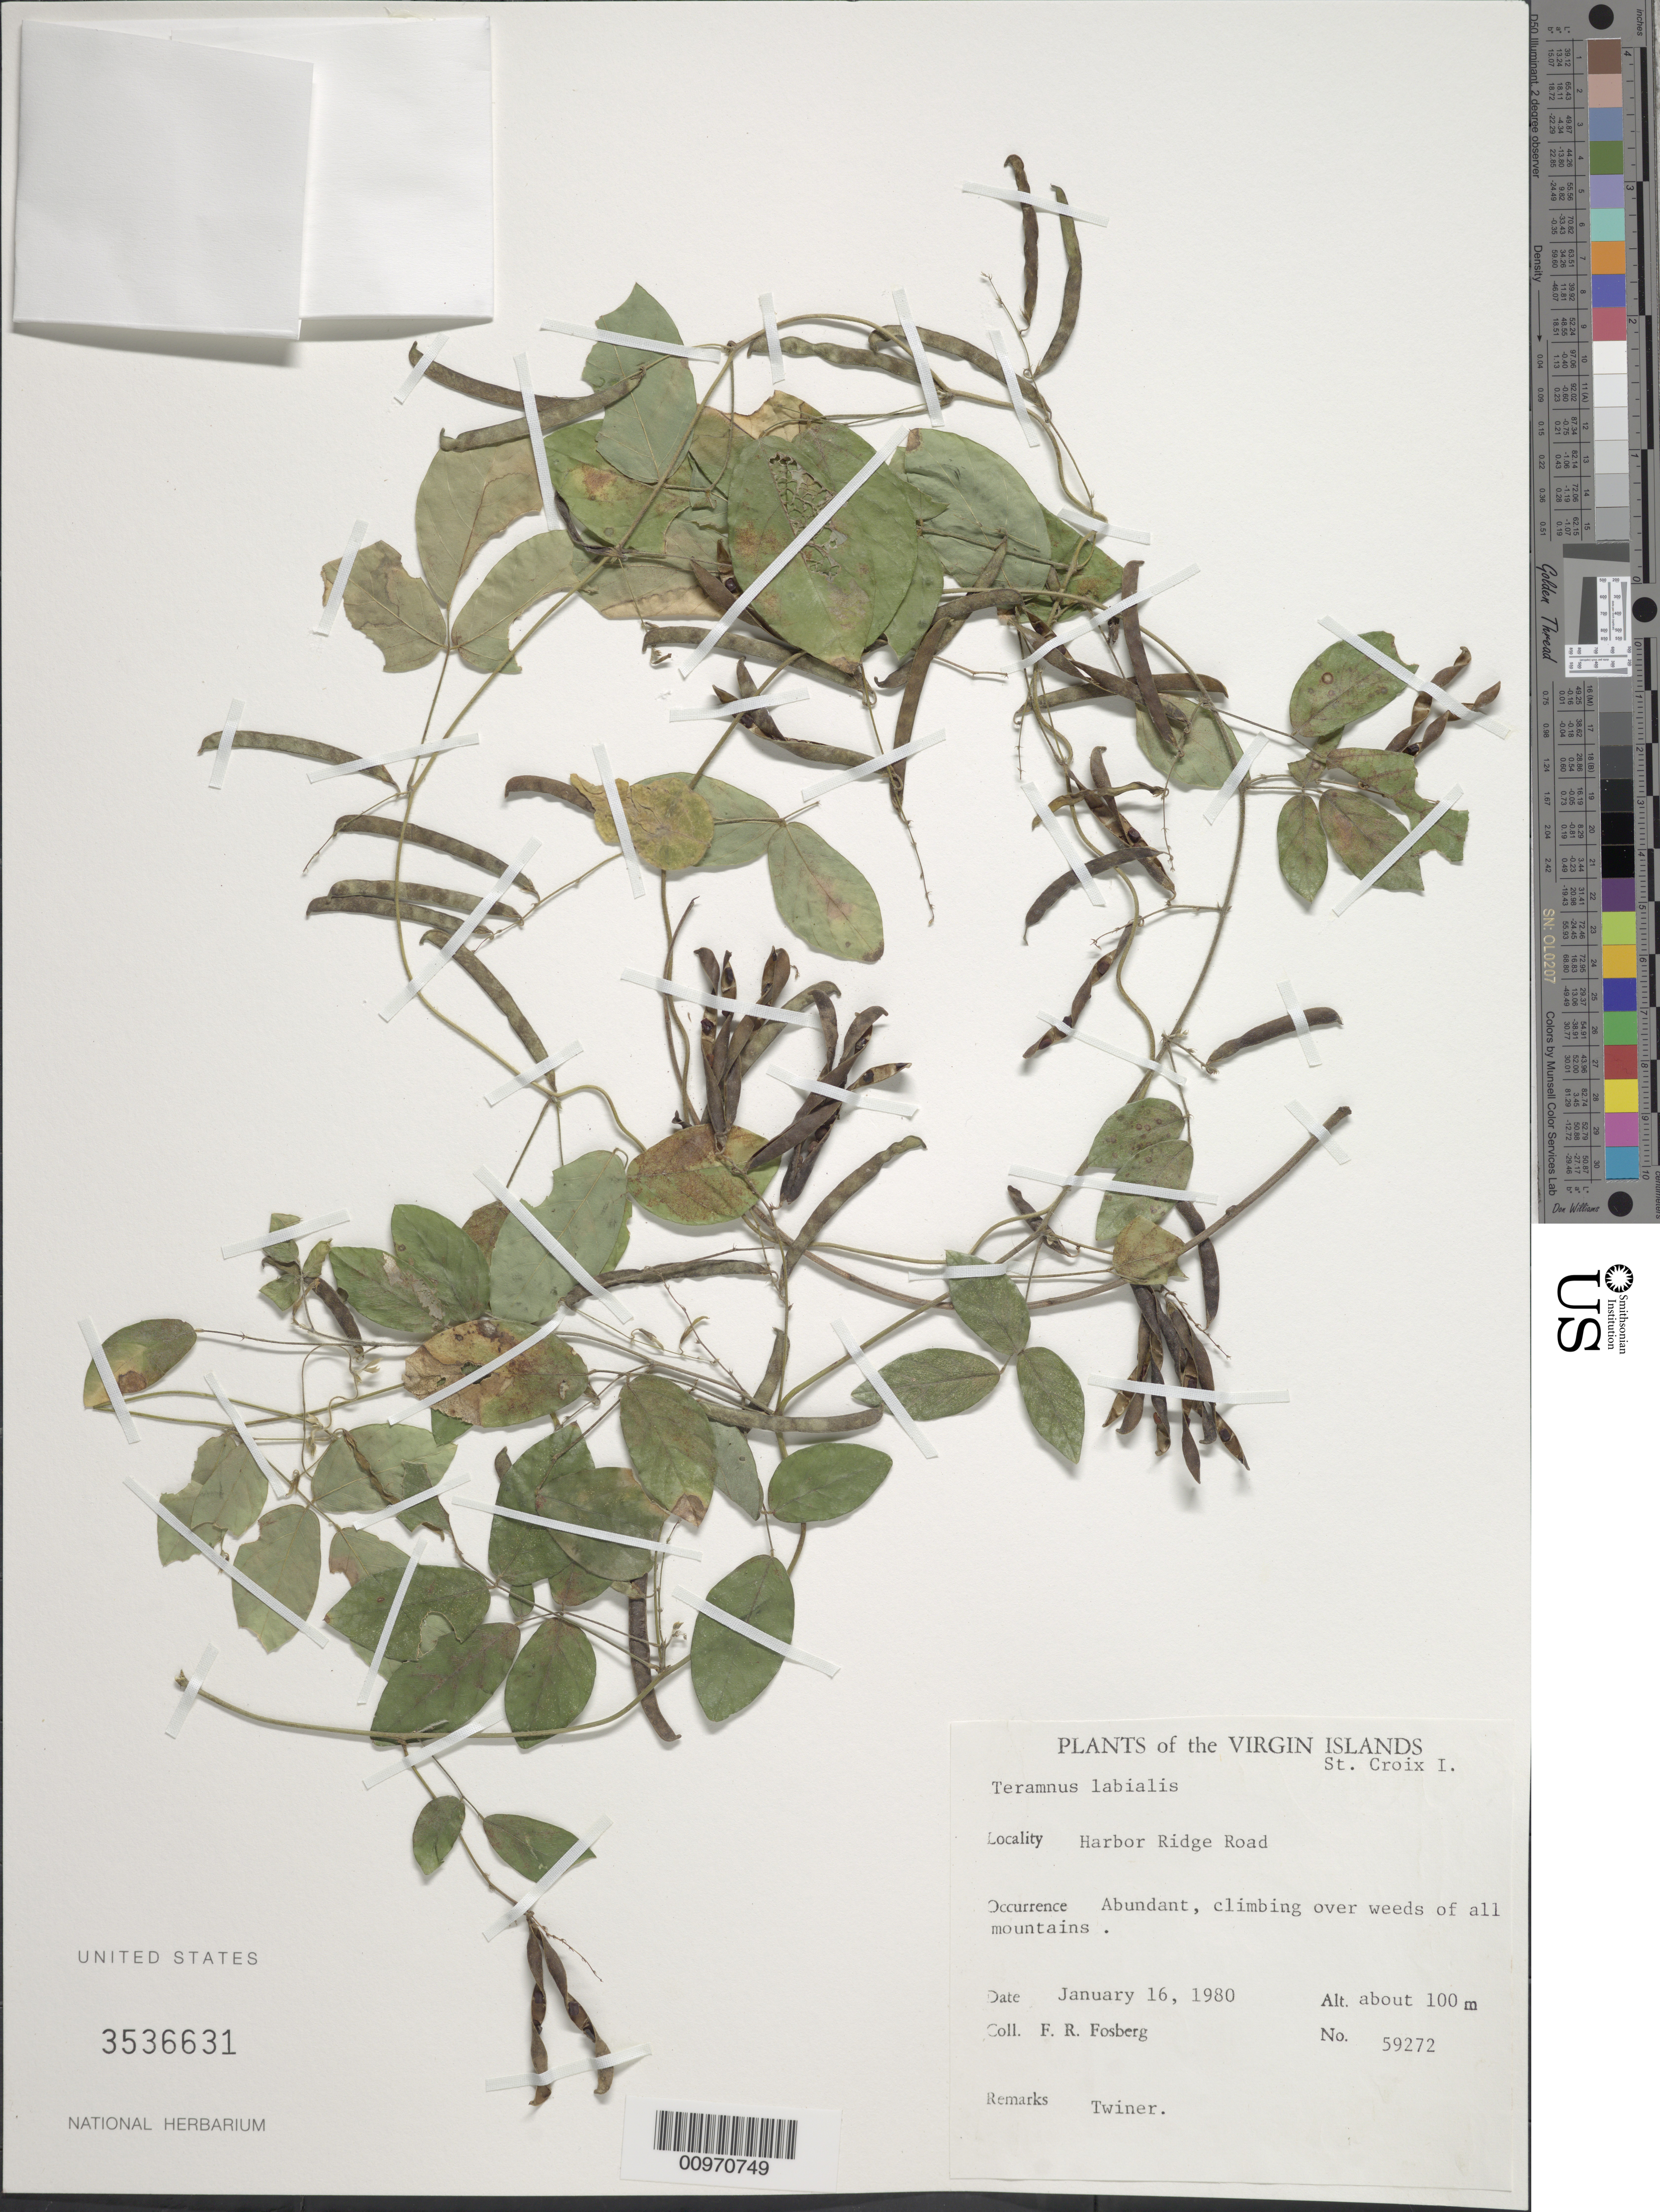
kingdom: Plantae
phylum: Tracheophyta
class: Magnoliopsida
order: Fabales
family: Fabaceae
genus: Teramnus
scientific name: Teramnus labialis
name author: (L. f.) Spreng.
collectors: F. R. Fosberg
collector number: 59272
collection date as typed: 16 Jan 1980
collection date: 1980-01-16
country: U.S. Virgin Islands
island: St. Croix I.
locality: Harbor Ridge Road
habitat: Climbing over weeds of all mountains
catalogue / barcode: US 3536631